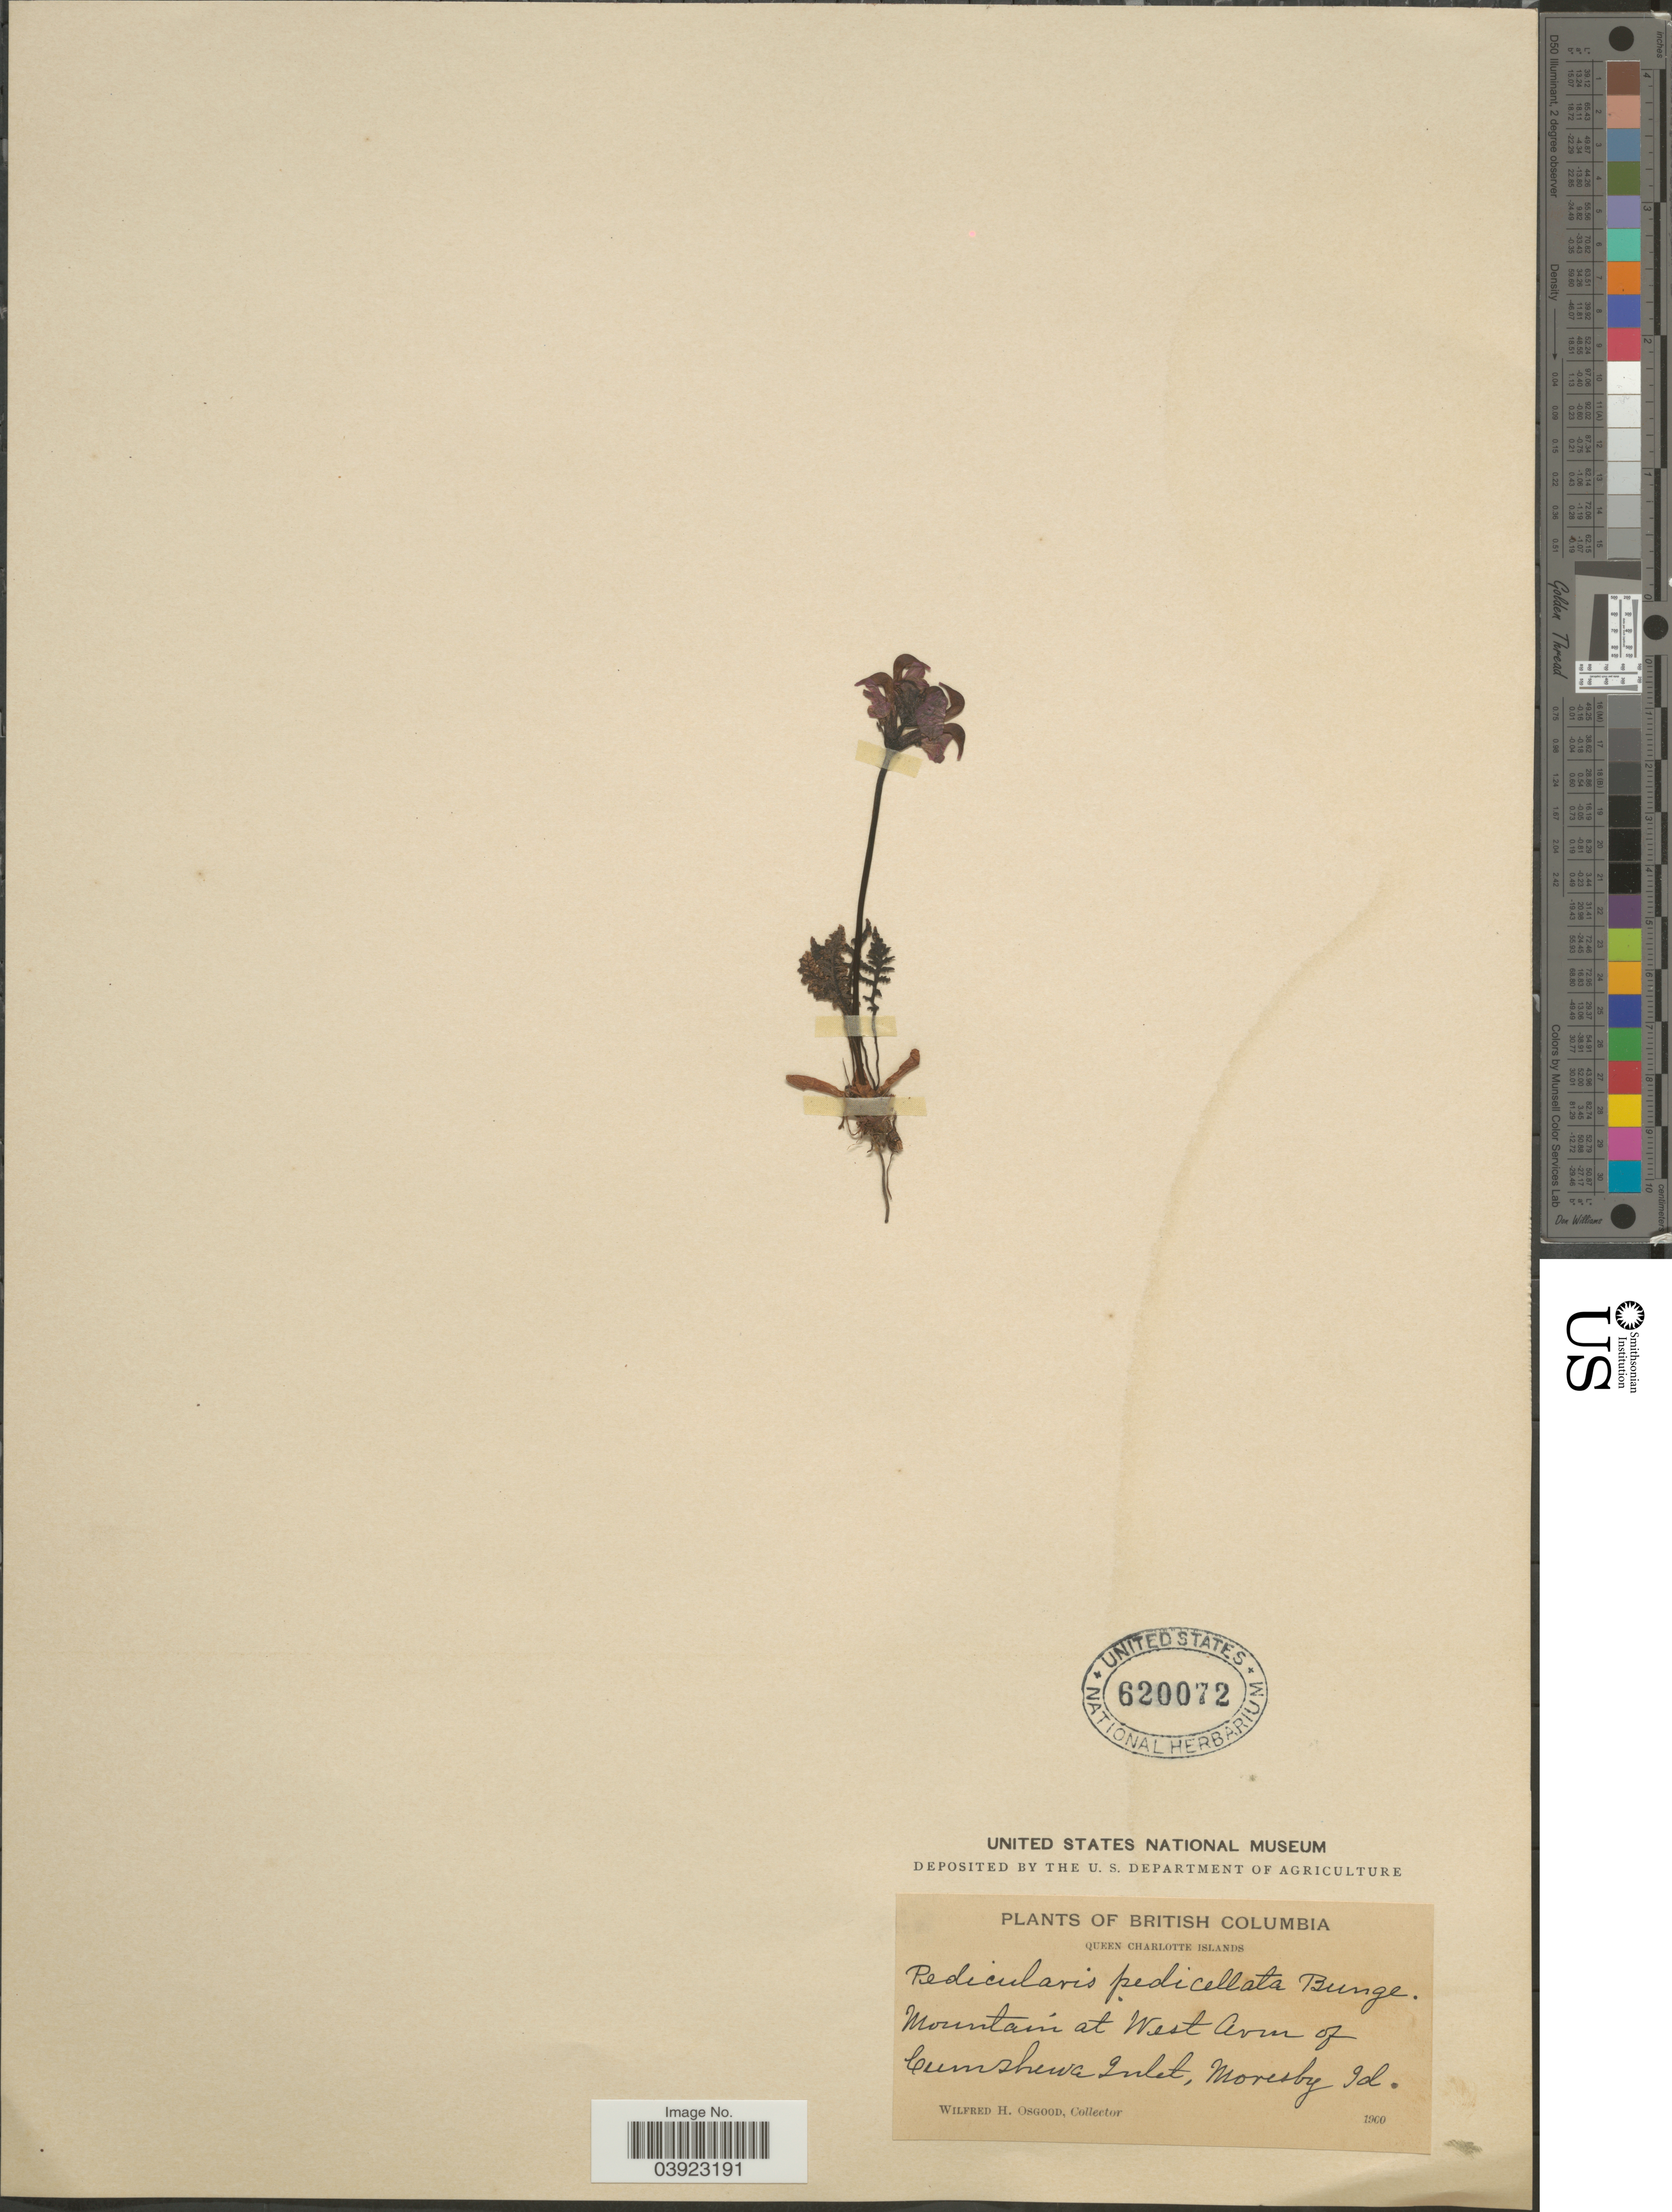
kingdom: Plantae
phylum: Tracheophyta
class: Magnoliopsida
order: Lamiales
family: Orobanchaceae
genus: Pedicularis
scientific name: Pedicularis pedicellata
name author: Bunge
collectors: W. Osgood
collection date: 1960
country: Canada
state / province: British Columbia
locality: Queen Charlotte Islands. Mountain at West Arm of Cumshewa Inlet, Moresby Id.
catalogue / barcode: US 620072